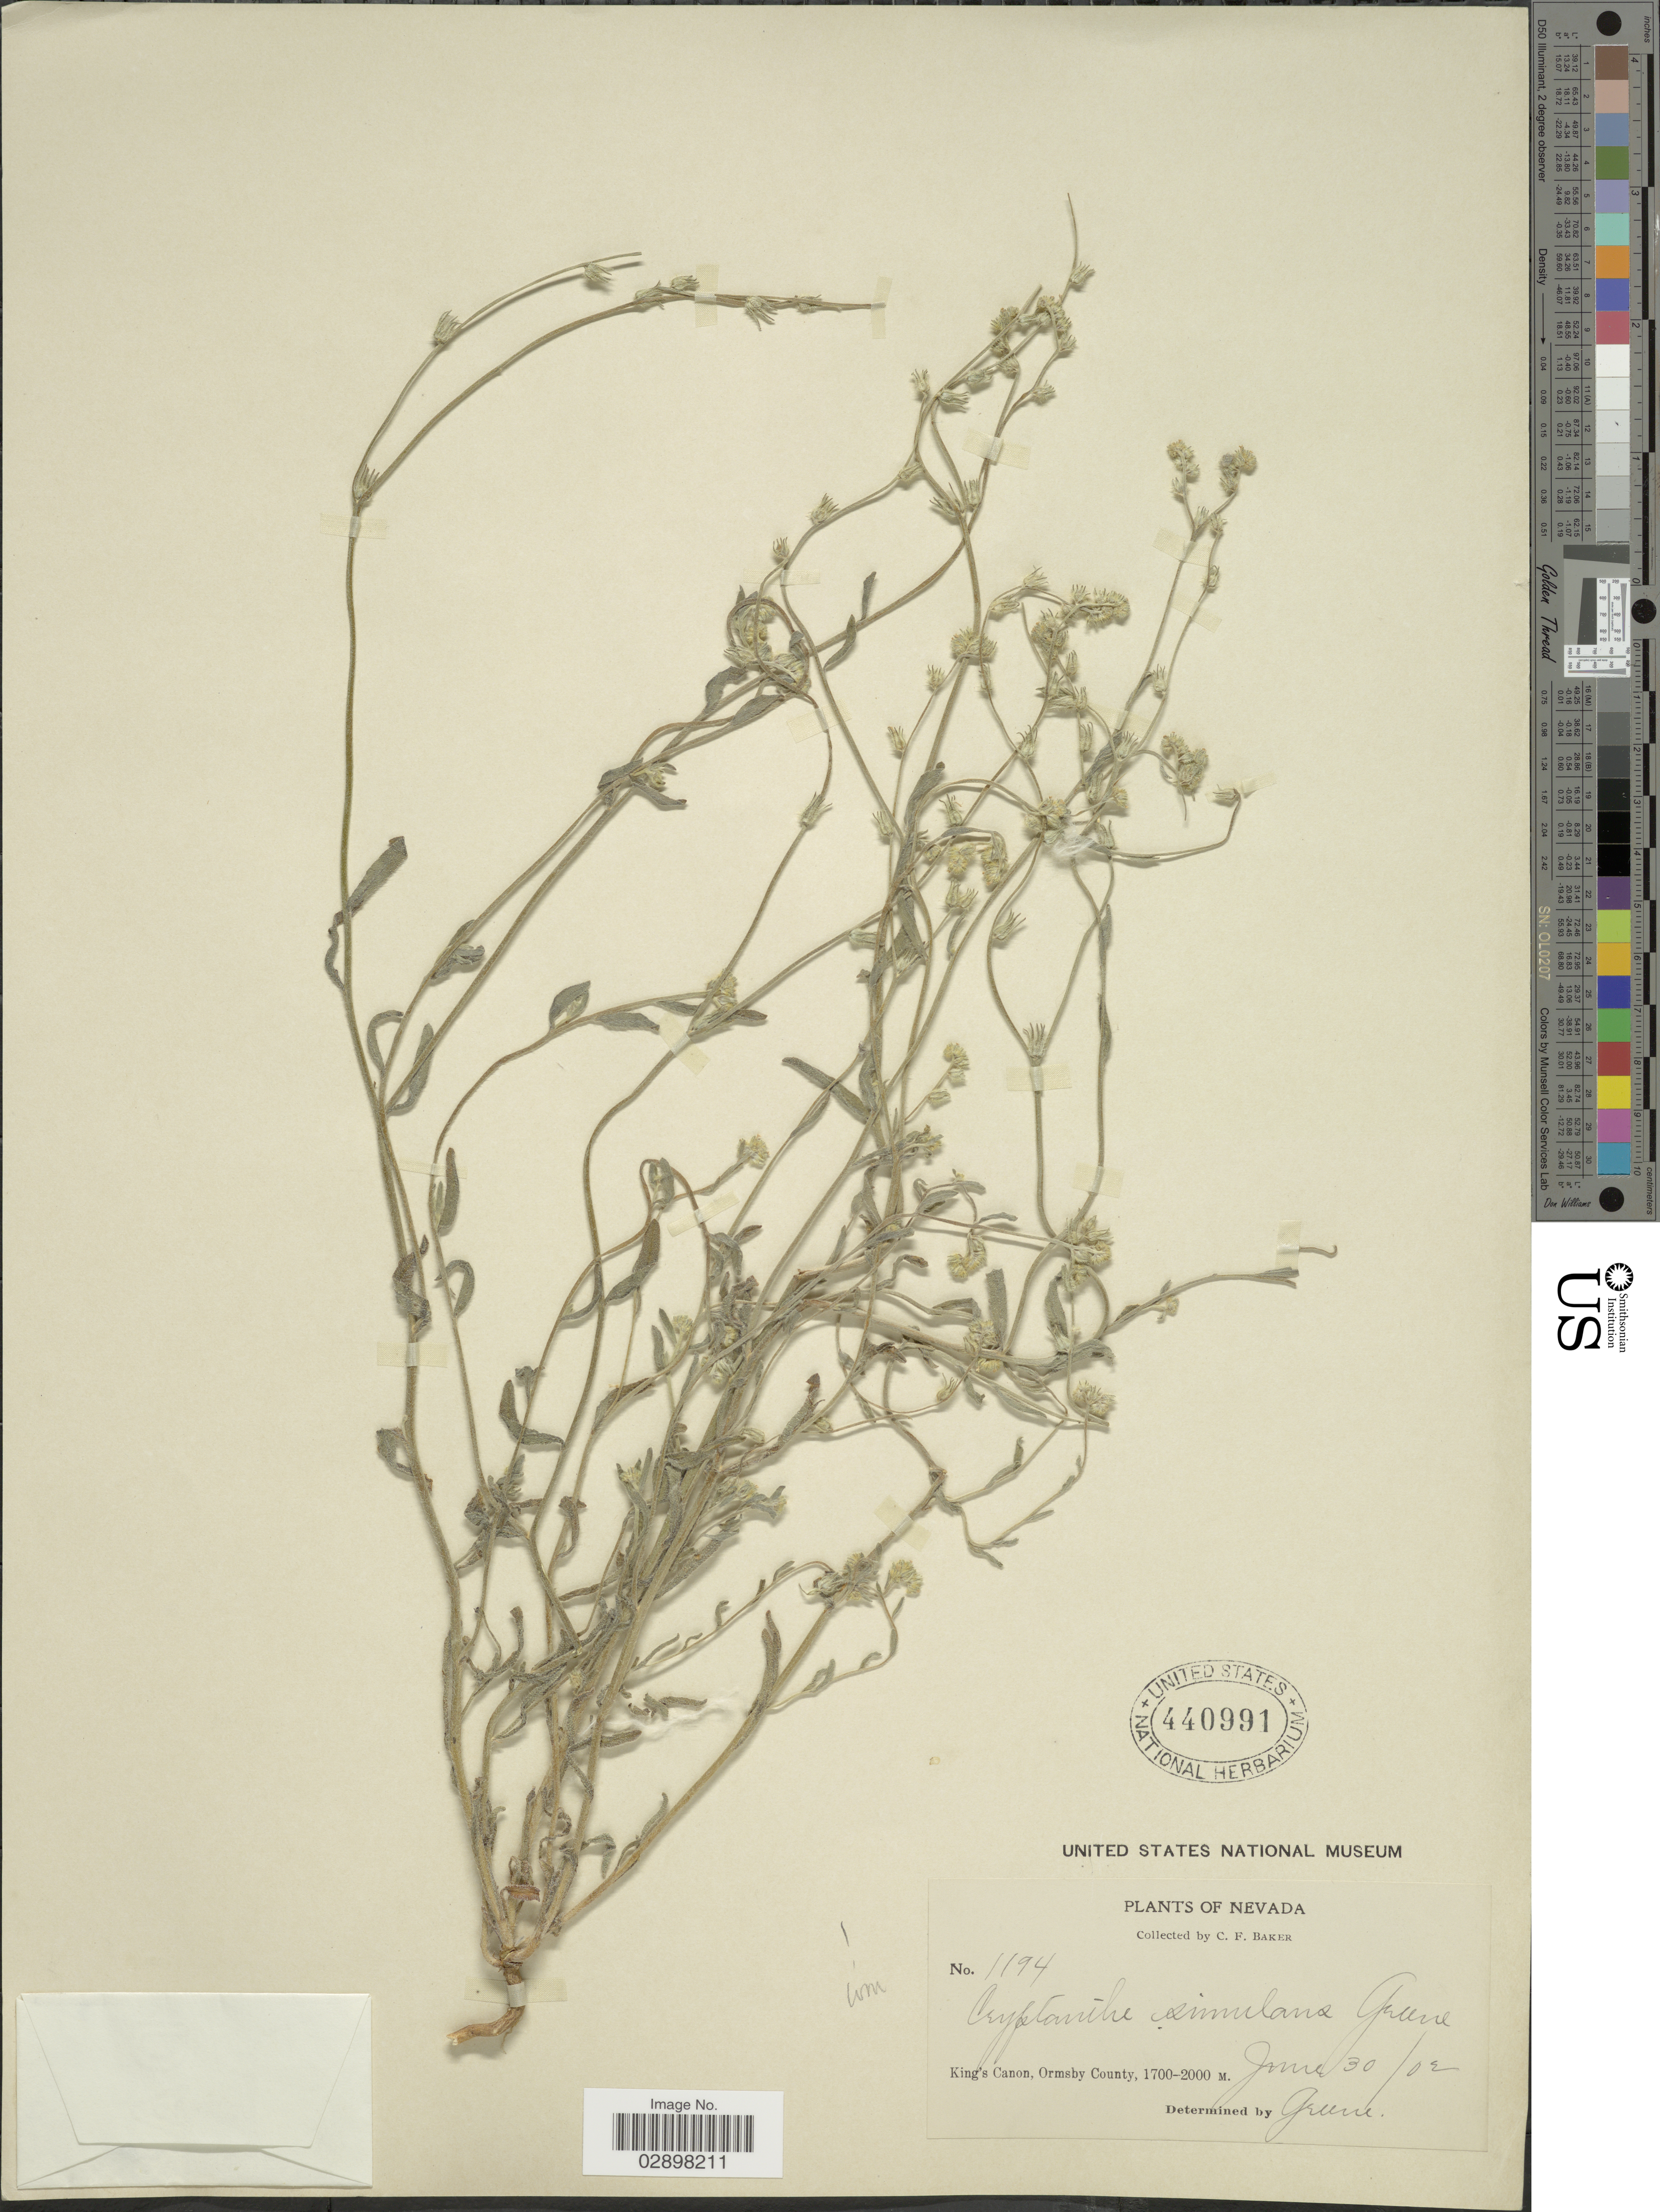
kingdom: Plantae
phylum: Tracheophyta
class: Magnoliopsida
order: Boraginales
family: Boraginaceae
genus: Cryptantha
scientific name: Cryptantha simulans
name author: Greene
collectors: C. F. Baker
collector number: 1194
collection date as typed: Transcribed d/m/y: 30/6/2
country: United States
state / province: Nevada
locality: King's Canon, Ormsby County.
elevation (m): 1700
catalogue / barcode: US 440991